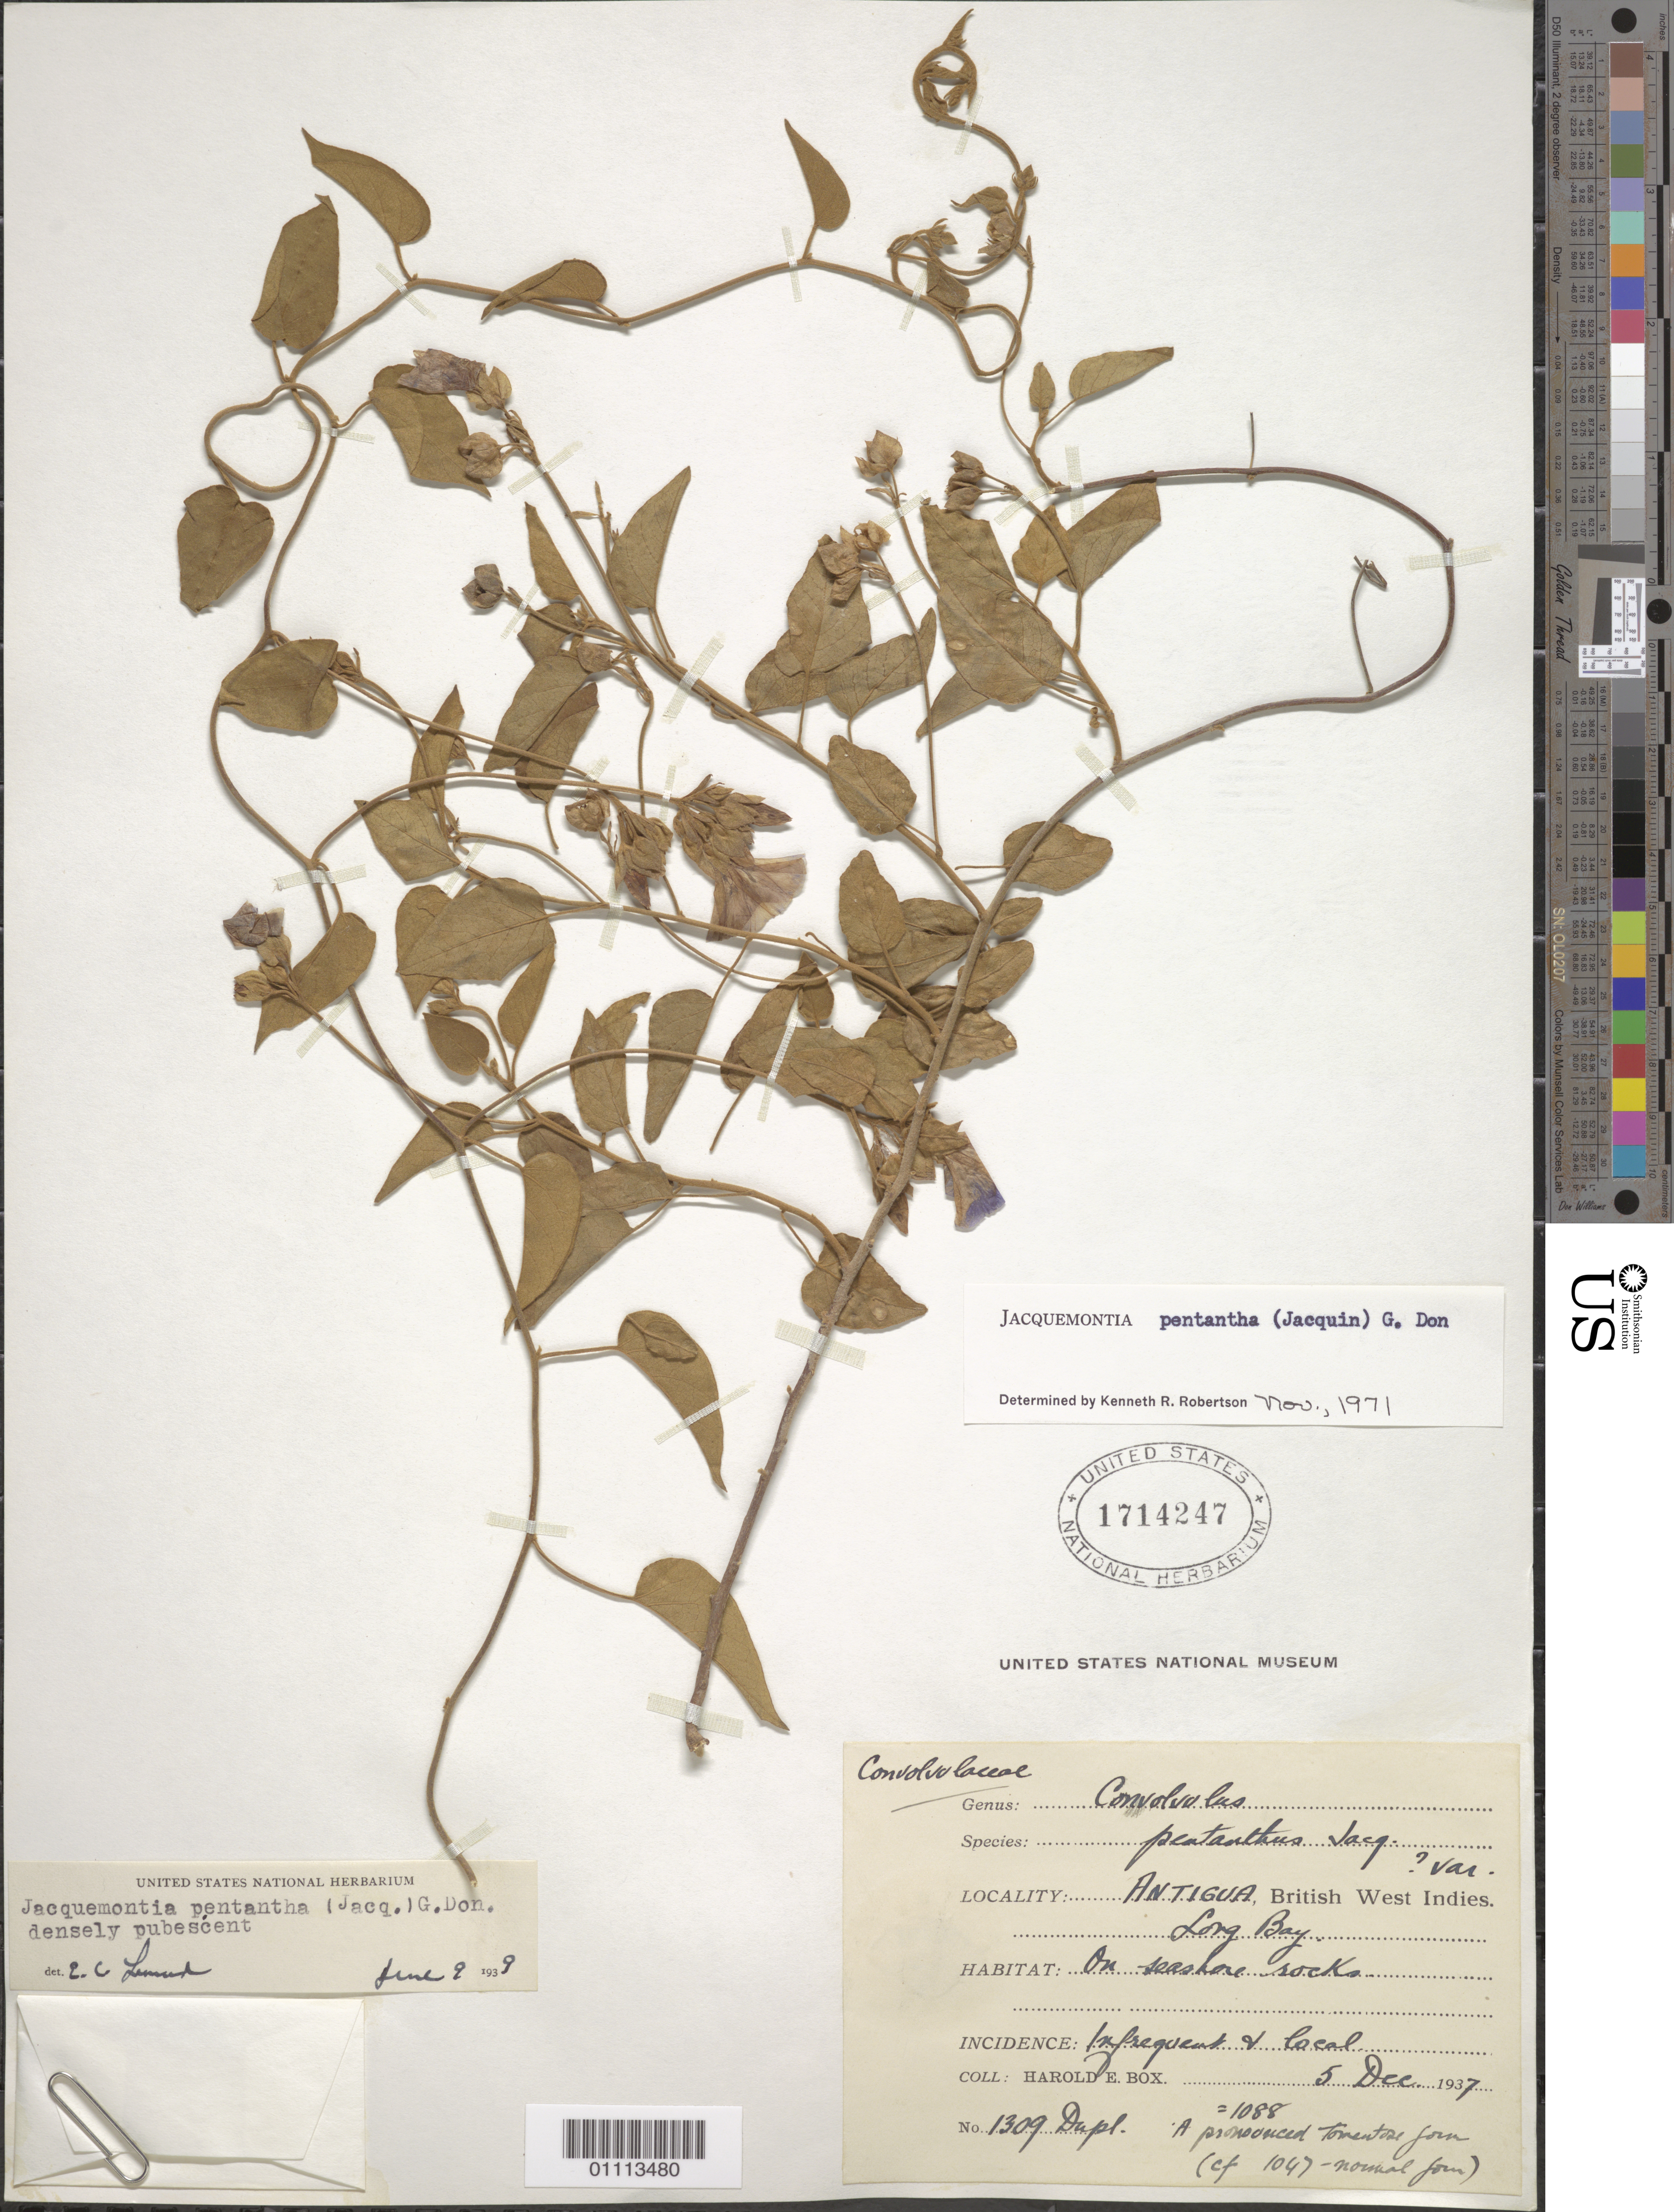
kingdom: Plantae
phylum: Tracheophyta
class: Magnoliopsida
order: Solanales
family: Convolvulaceae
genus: Jacquemontia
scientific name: Jacquemontia pentanthos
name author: (Jacq.) G. Don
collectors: H. E. Box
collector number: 1309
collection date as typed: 05 Dec 1937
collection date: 1937-12-05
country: Antigua and Barbuda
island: Antigua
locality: Long Bay. On seashore rocks.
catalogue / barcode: US 1714247